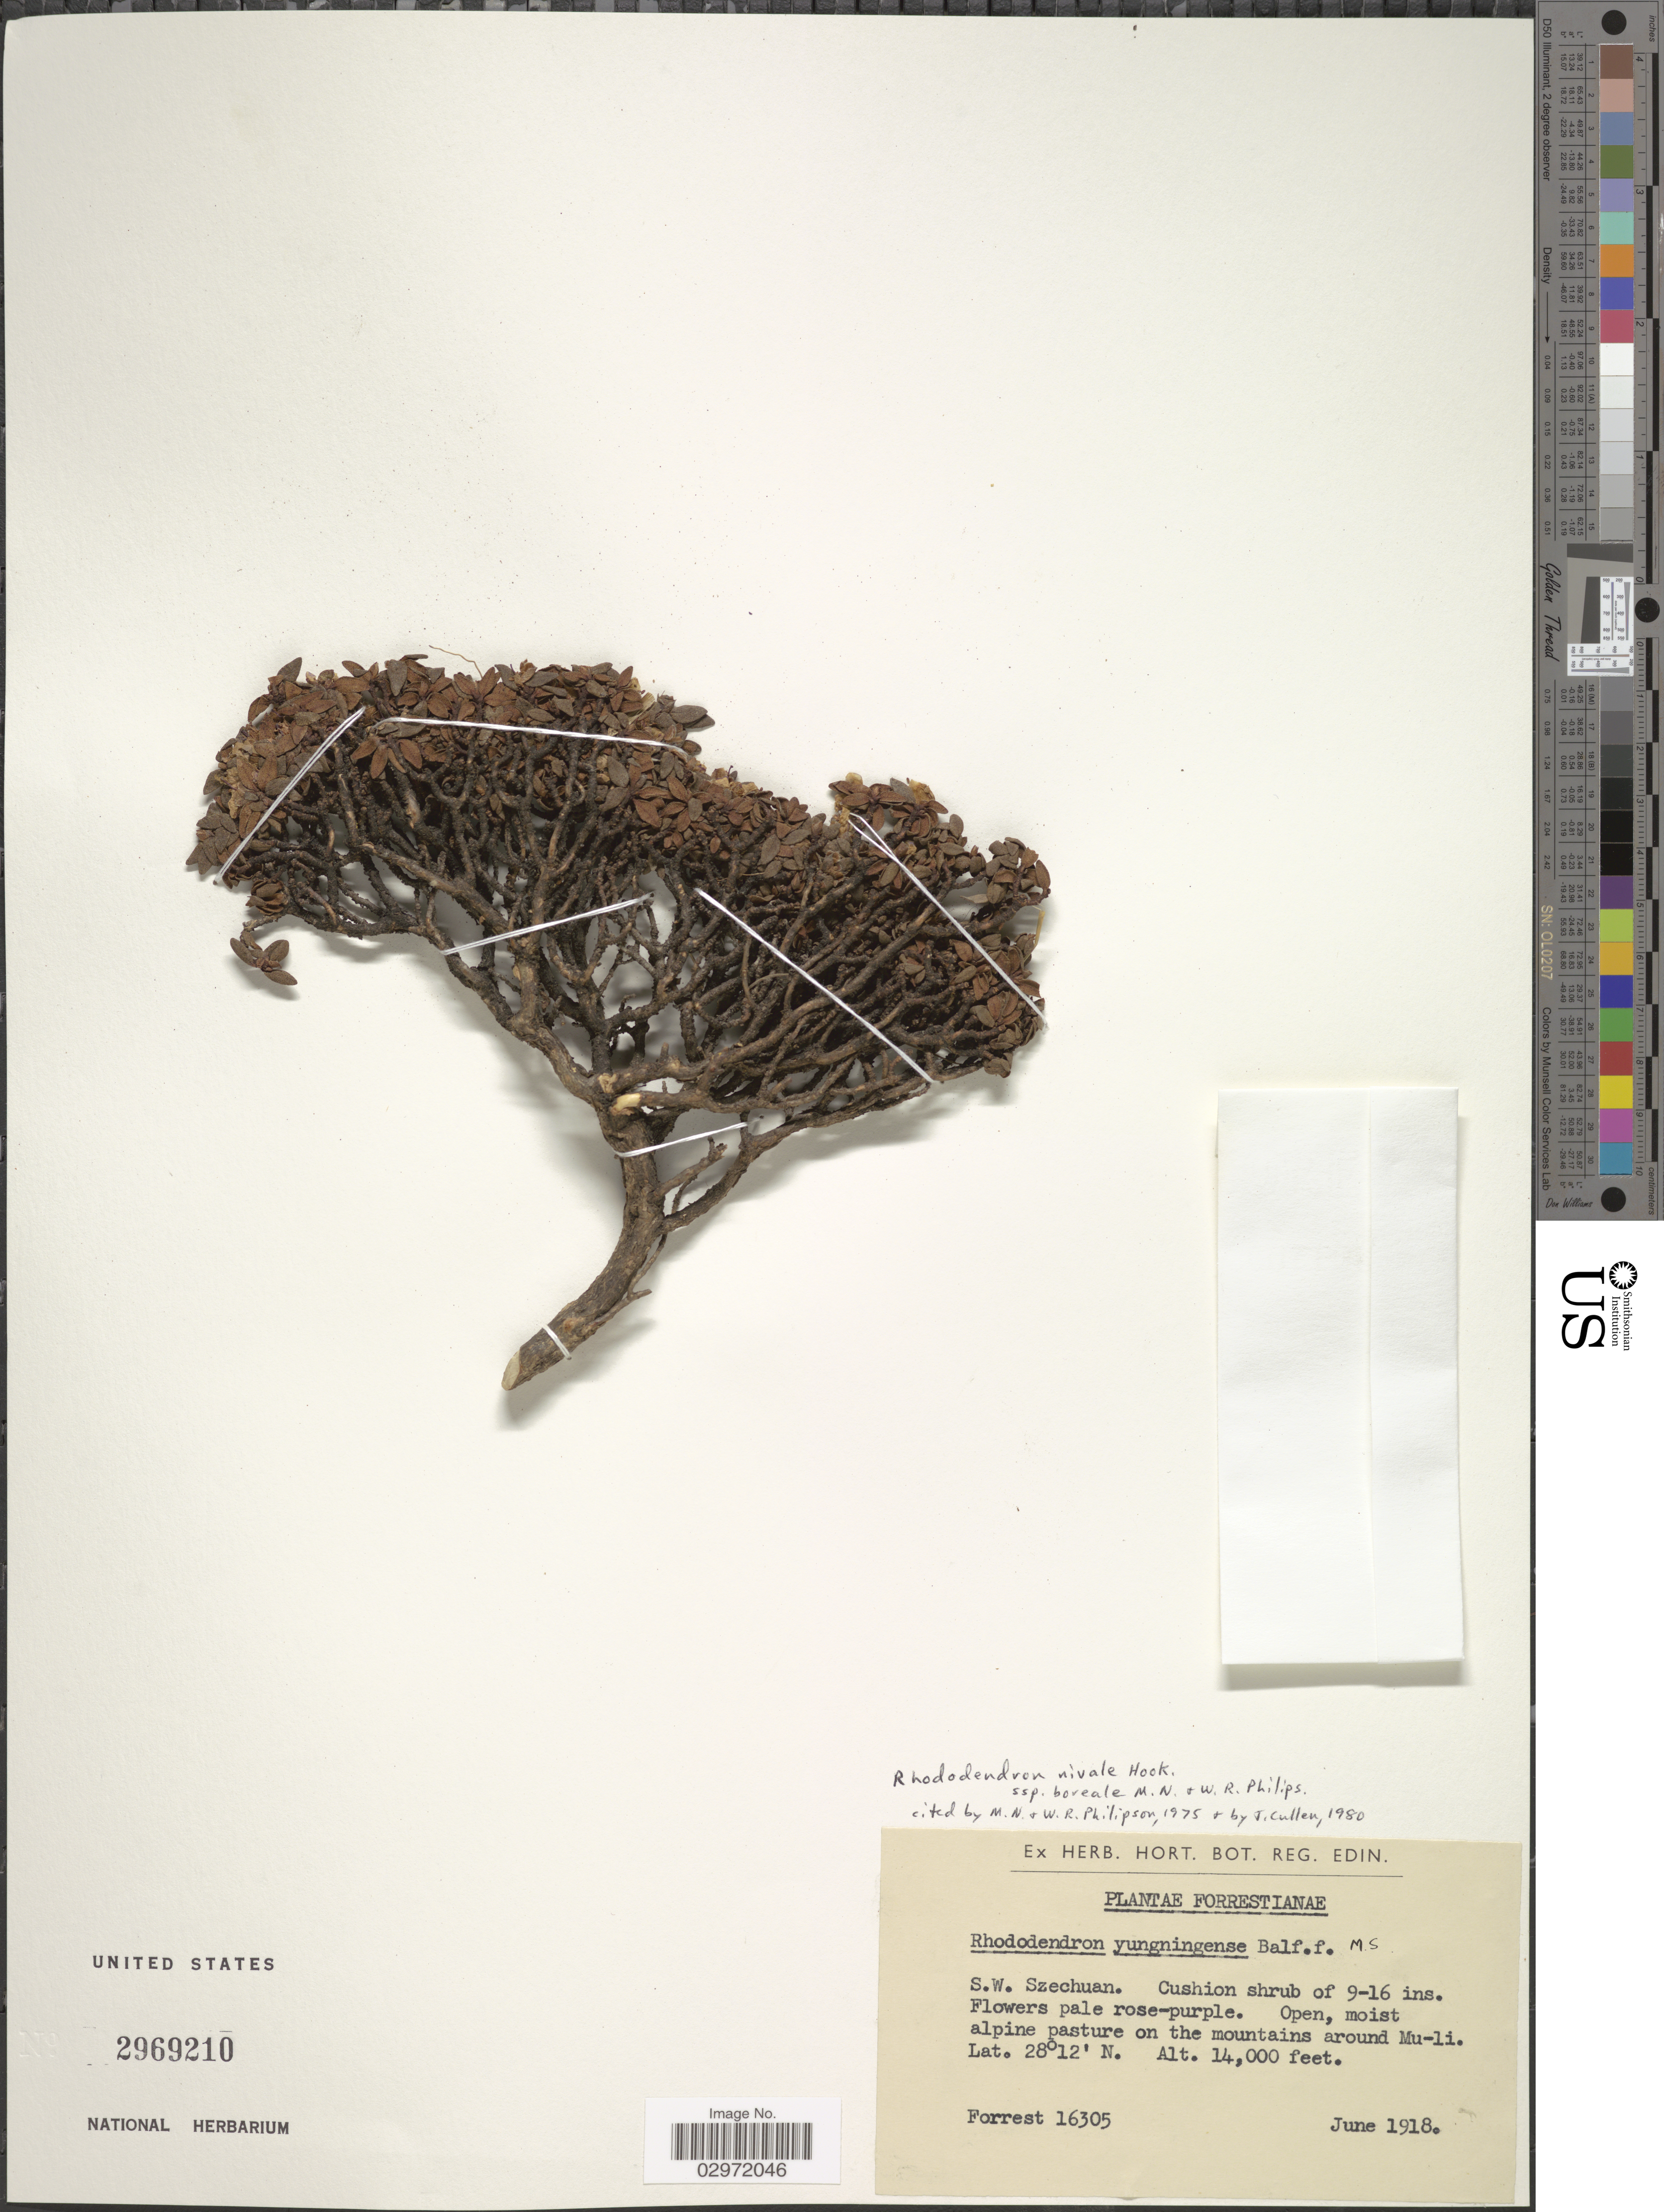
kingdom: Plantae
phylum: Tracheophyta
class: Magnoliopsida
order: Ericales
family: Ericaceae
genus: Rhododendron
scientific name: Rhododendron nivale subsp. boreale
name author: Philipson & M. N. Philipson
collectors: -. Forrest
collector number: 16305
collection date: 1918-06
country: China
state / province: Sichuan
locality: S.W. Szechuan. Open, moist alpine pasture on the mountains around Mu-li.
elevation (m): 4267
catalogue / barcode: US 2969210